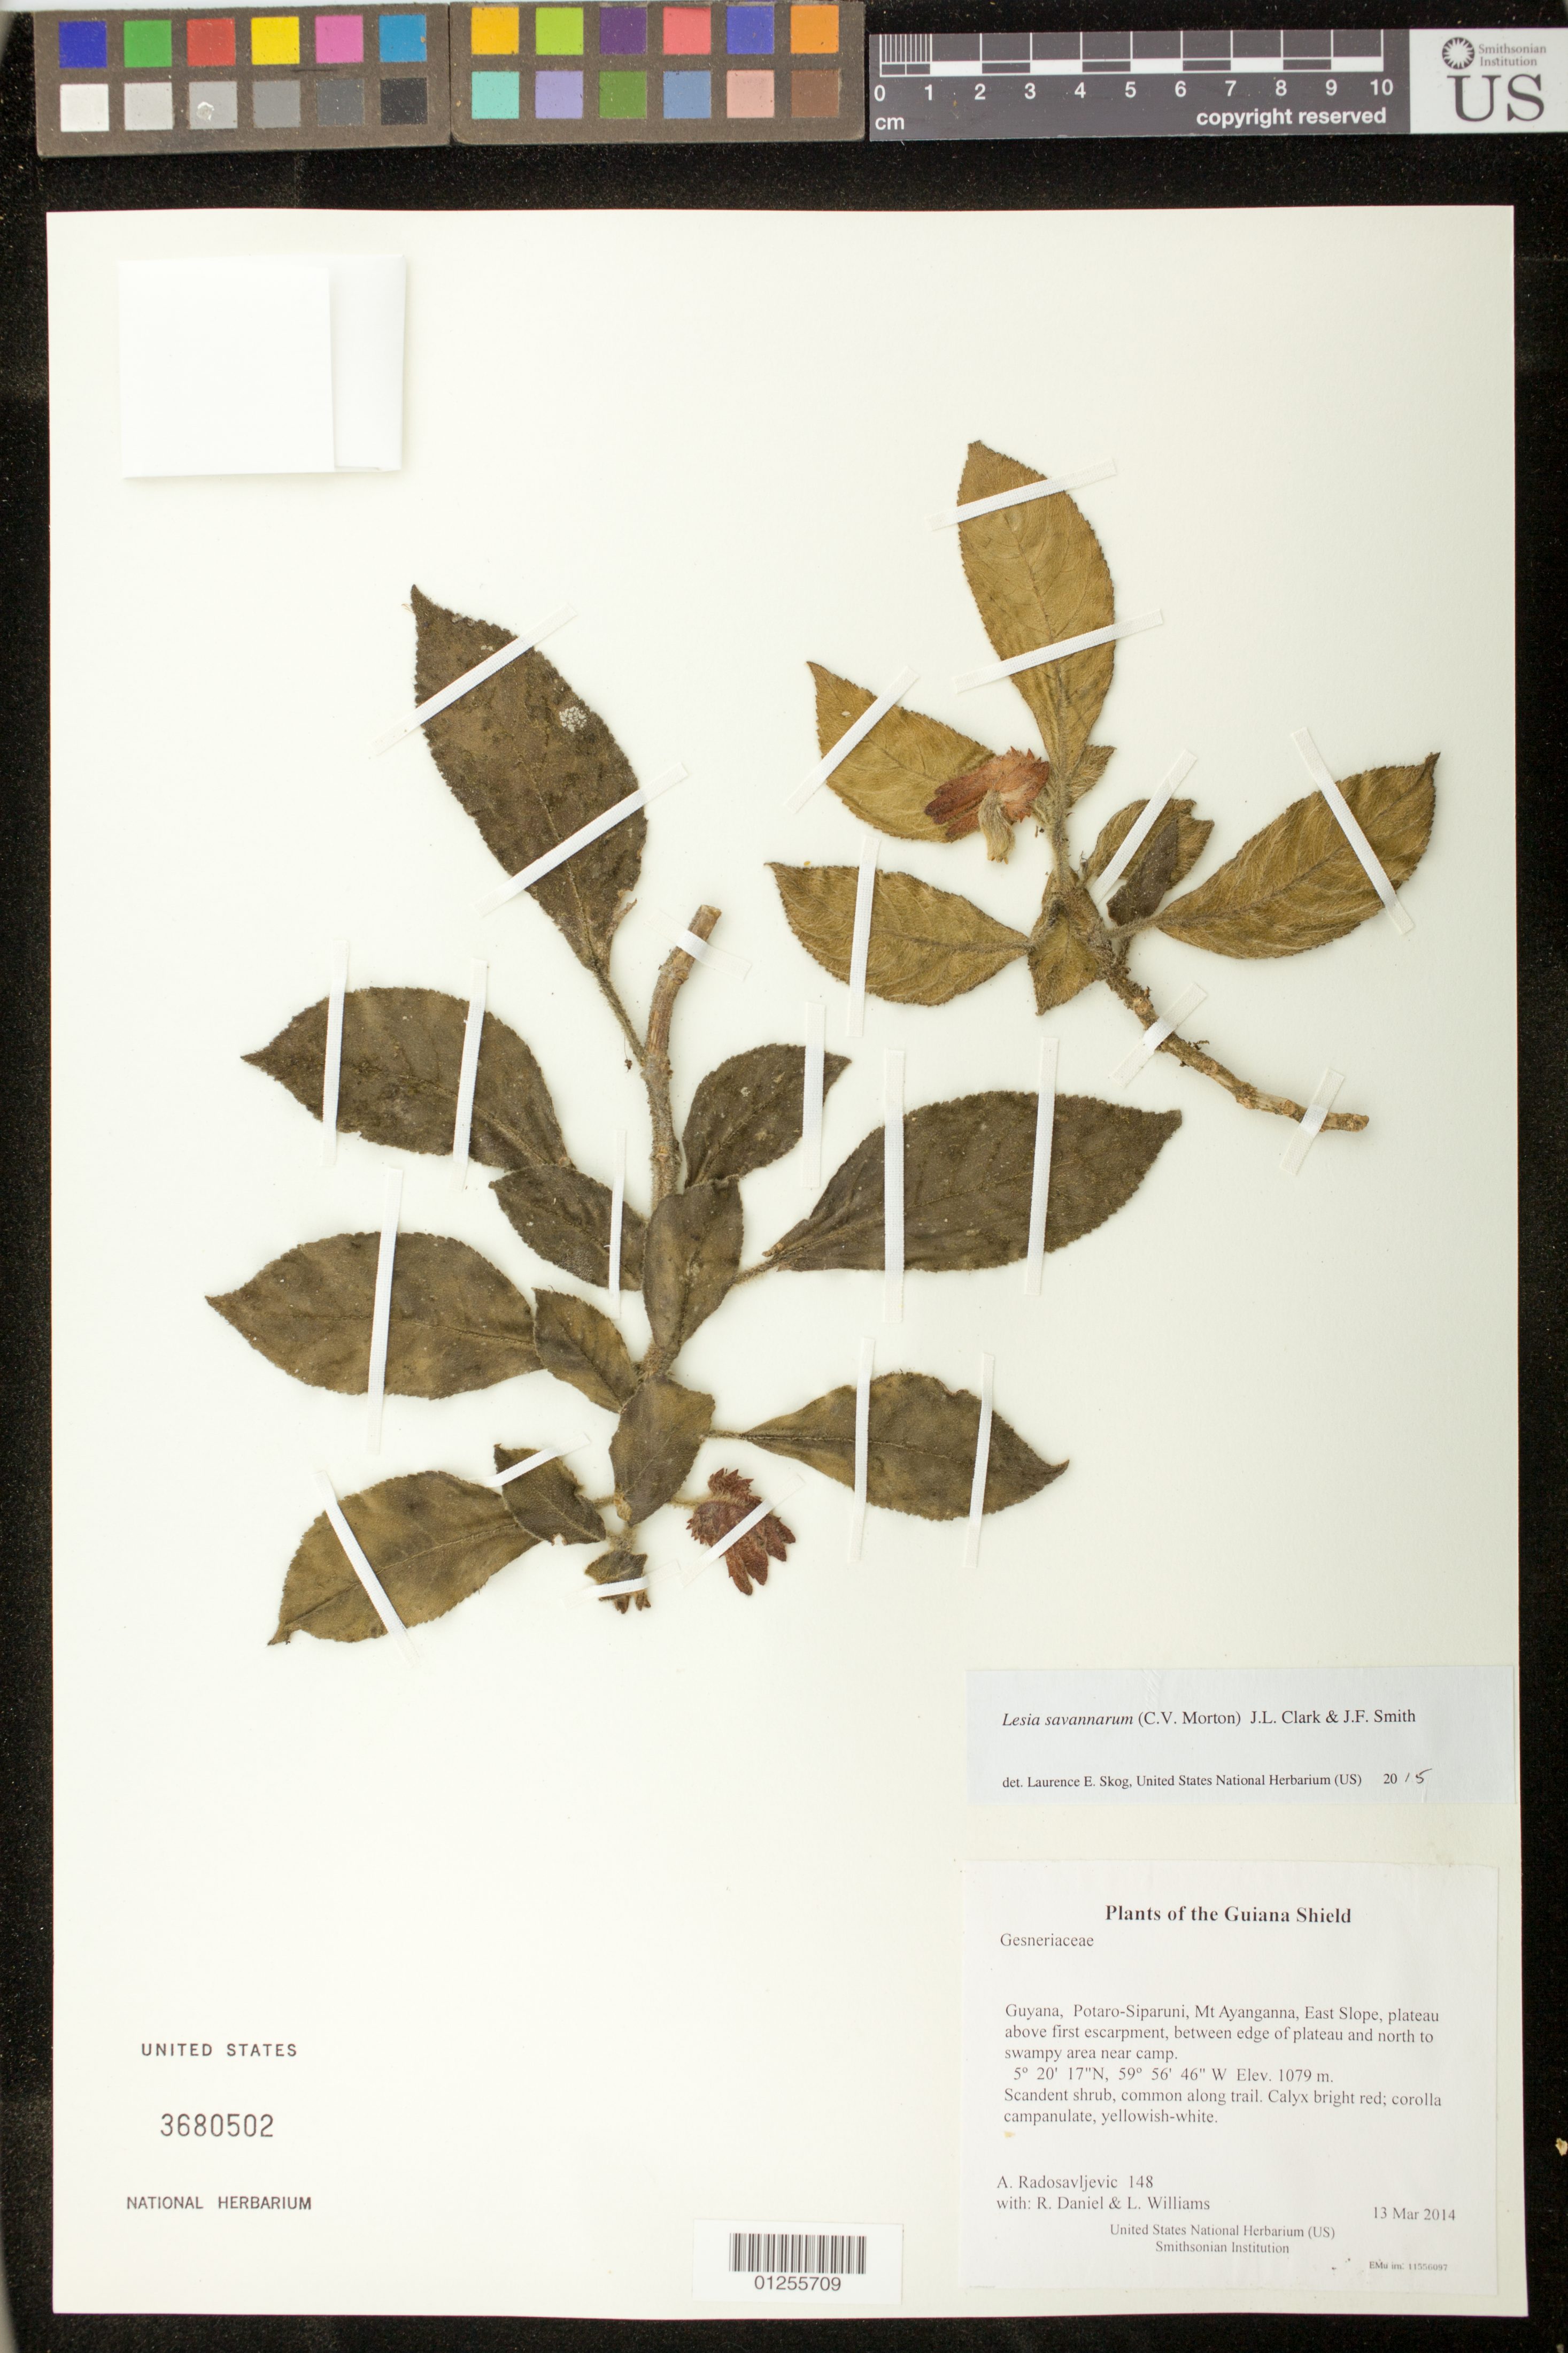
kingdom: Plantae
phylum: Tracheophyta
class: Magnoliopsida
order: Lamiales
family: Gesneriaceae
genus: Lesia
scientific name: Lesia savannarum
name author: (C.V. Morton) J.L. Clark & J.F. Sm.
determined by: Skog, Laurence E.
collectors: A. Radosavljevic, R. Daniel & L. Williams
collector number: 148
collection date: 2014-03-13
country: Guyana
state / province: Potaro-Siparuni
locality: Mt Ayanganna, East Slope, plateau above first escarpment, between edge of plateau and north to swampy area near camp.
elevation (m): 1079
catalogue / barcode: US 3680502